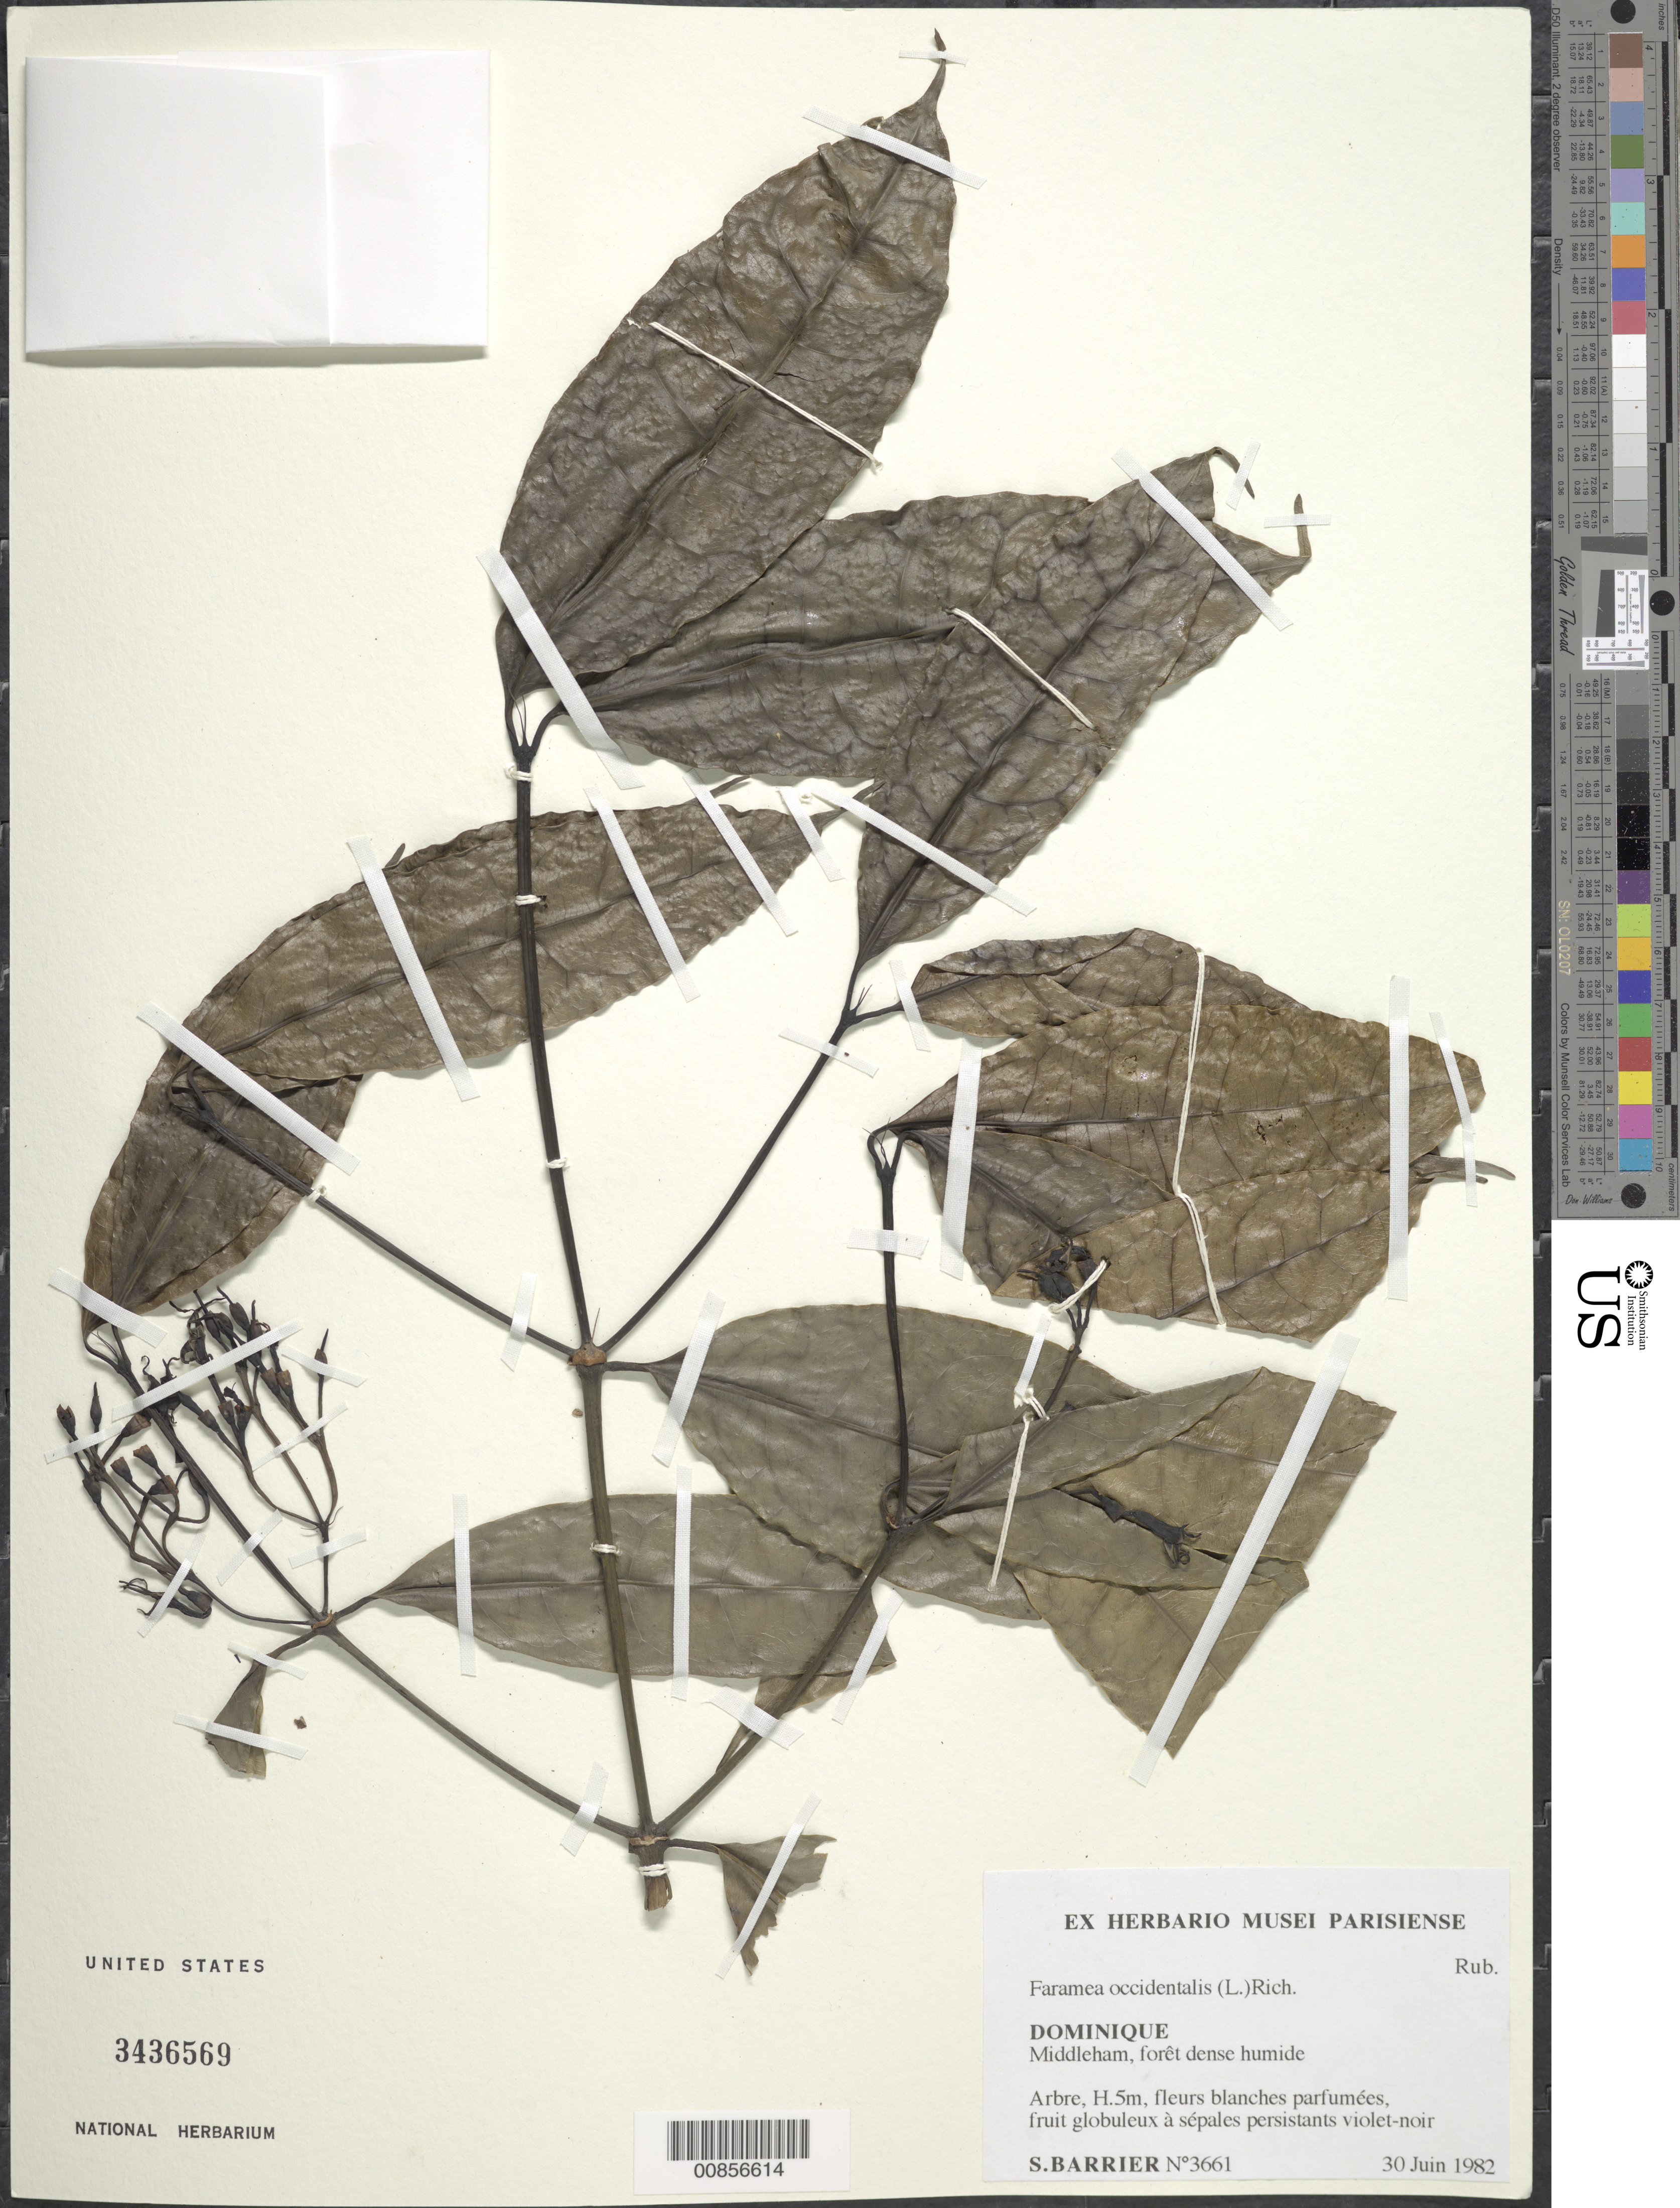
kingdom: Plantae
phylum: Tracheophyta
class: Magnoliopsida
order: Gentianales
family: Rubiaceae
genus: Faramea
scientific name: Faramea occidentalis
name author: (L.) A. Rich.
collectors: S. Barrier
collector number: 3661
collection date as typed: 30 Jun 1982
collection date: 1982-06-30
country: Dominica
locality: Middleham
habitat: Forêt dense humide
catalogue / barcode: US 3436569